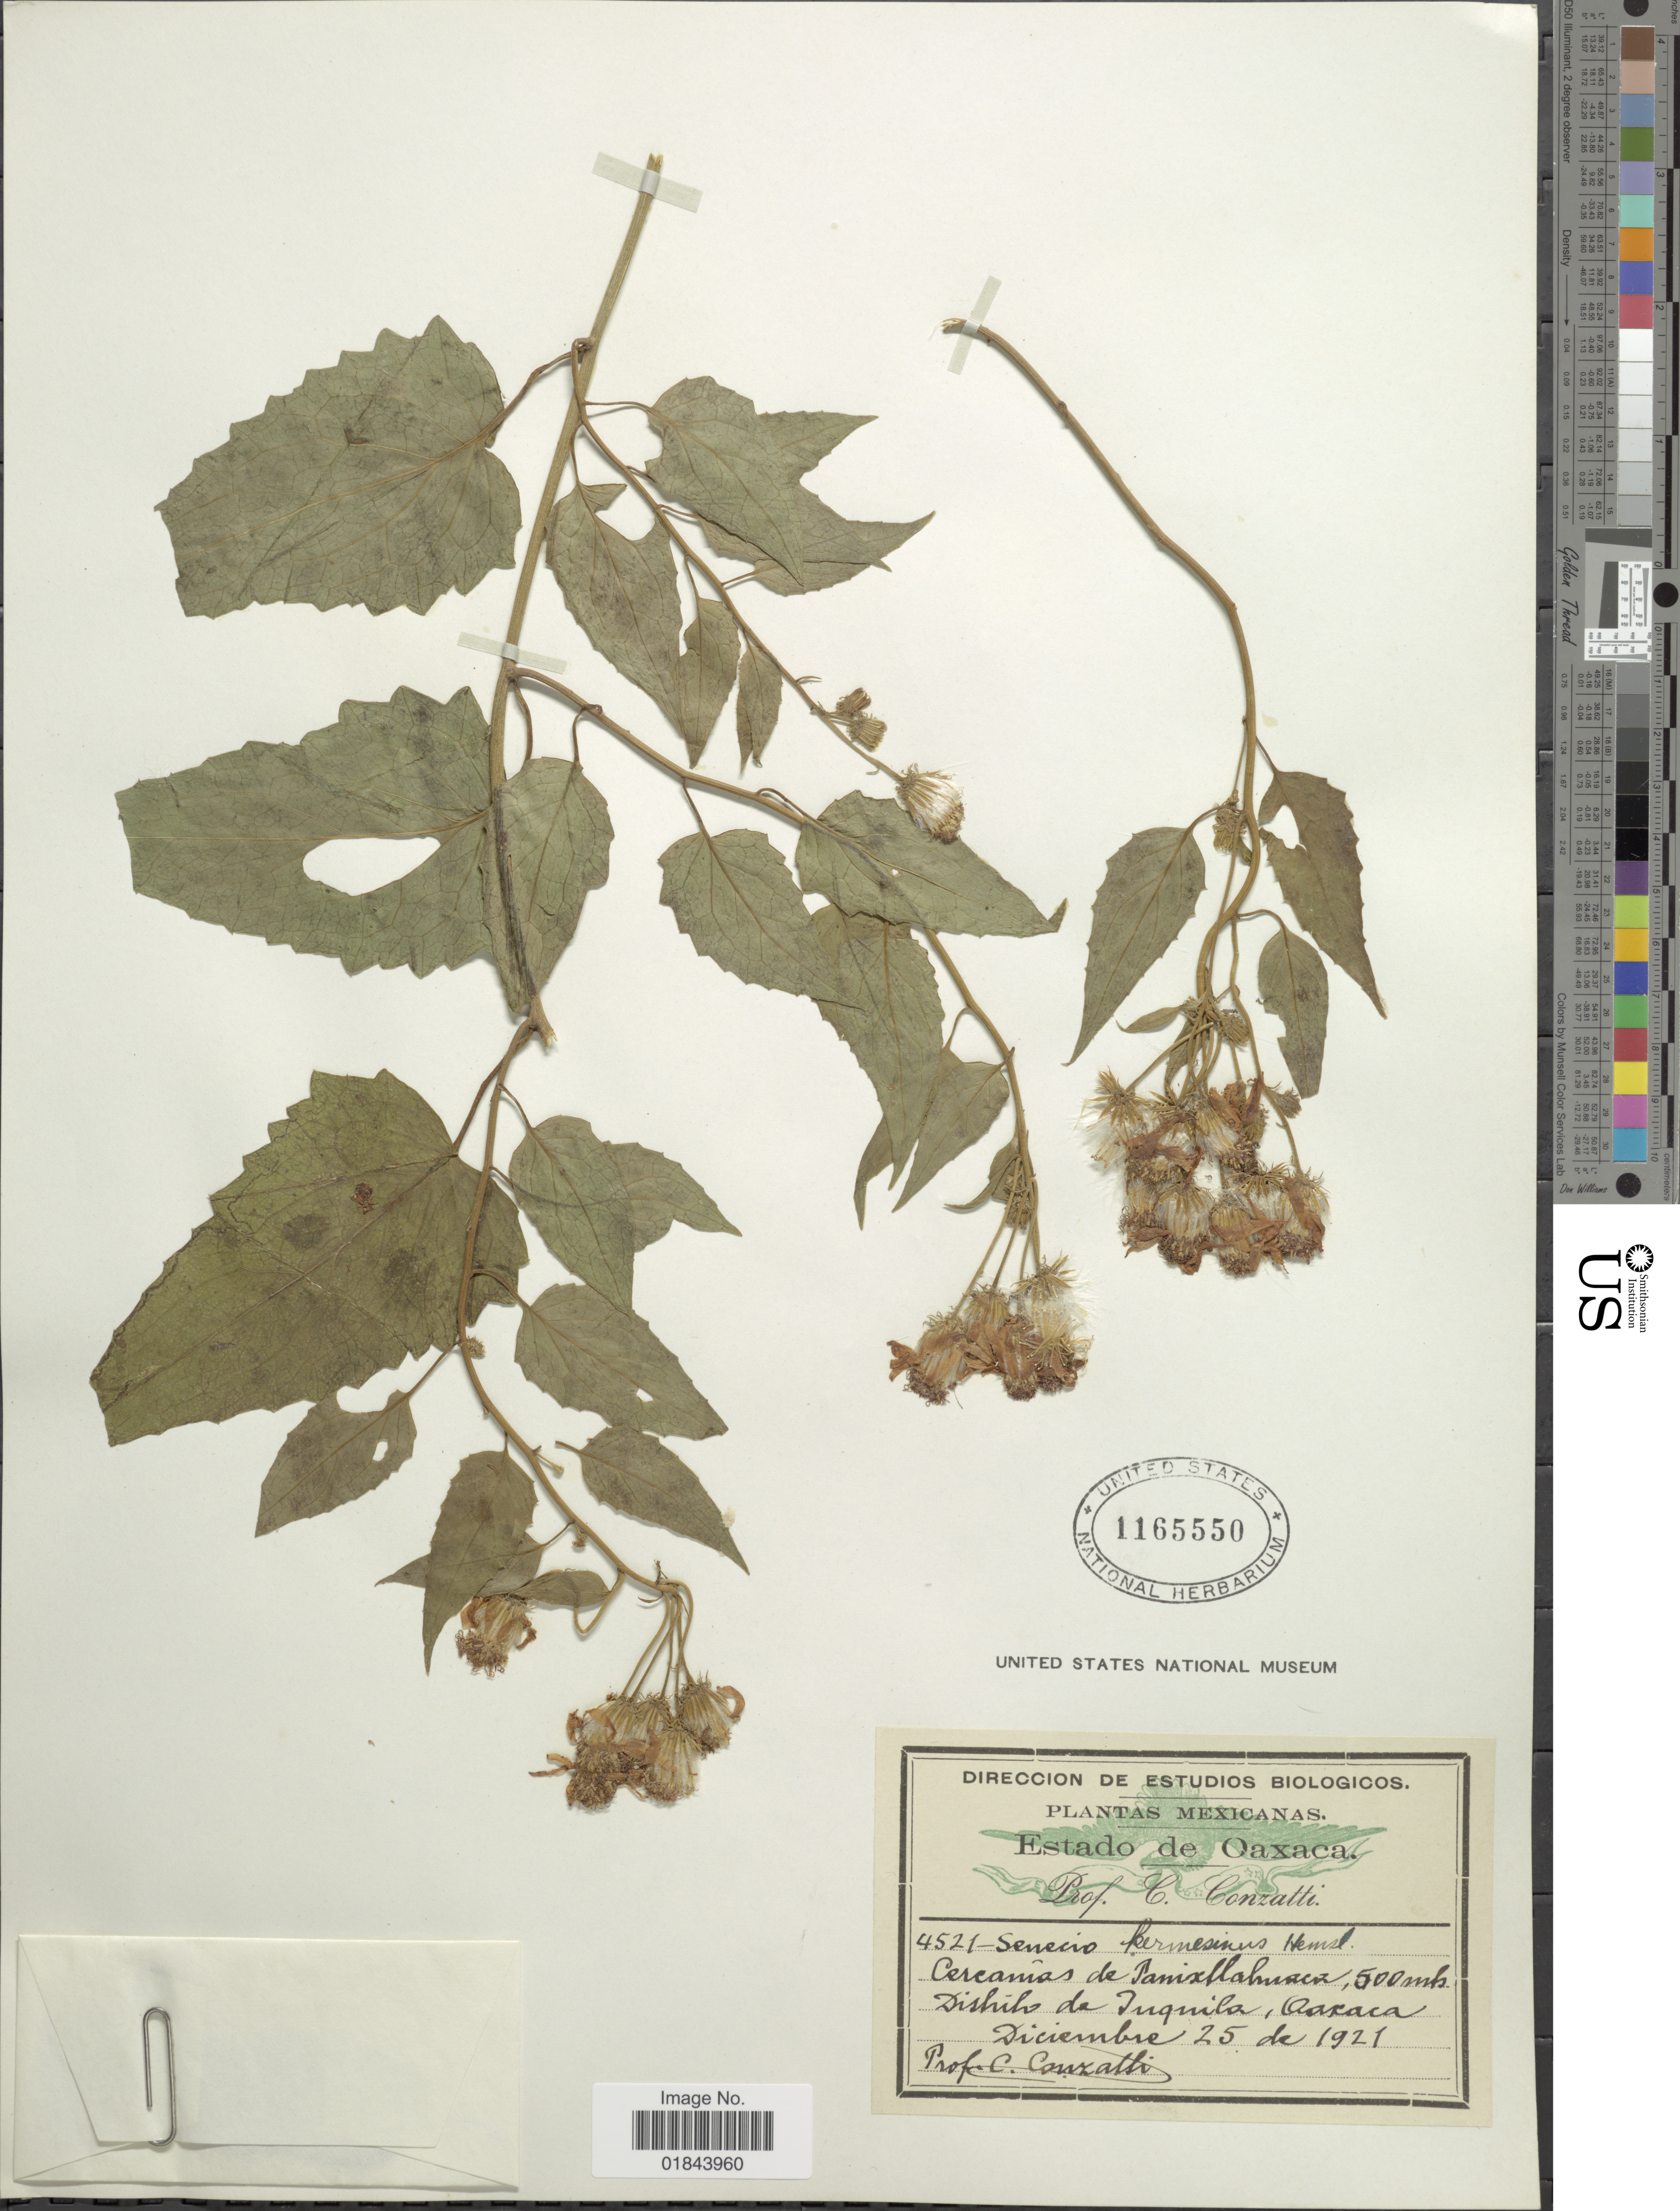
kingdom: Plantae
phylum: Tracheophyta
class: Magnoliopsida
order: Asterales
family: Asteraceae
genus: Pseudogynoxys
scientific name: Pseudogynoxys haenkei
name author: (DC.) Cabrera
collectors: C. Conzatti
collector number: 4521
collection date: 1921-12-25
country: Mexico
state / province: Oaxaca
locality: Cercamas de Panixtlahuaca, Distrito da Inquiba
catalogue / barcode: US 1165550